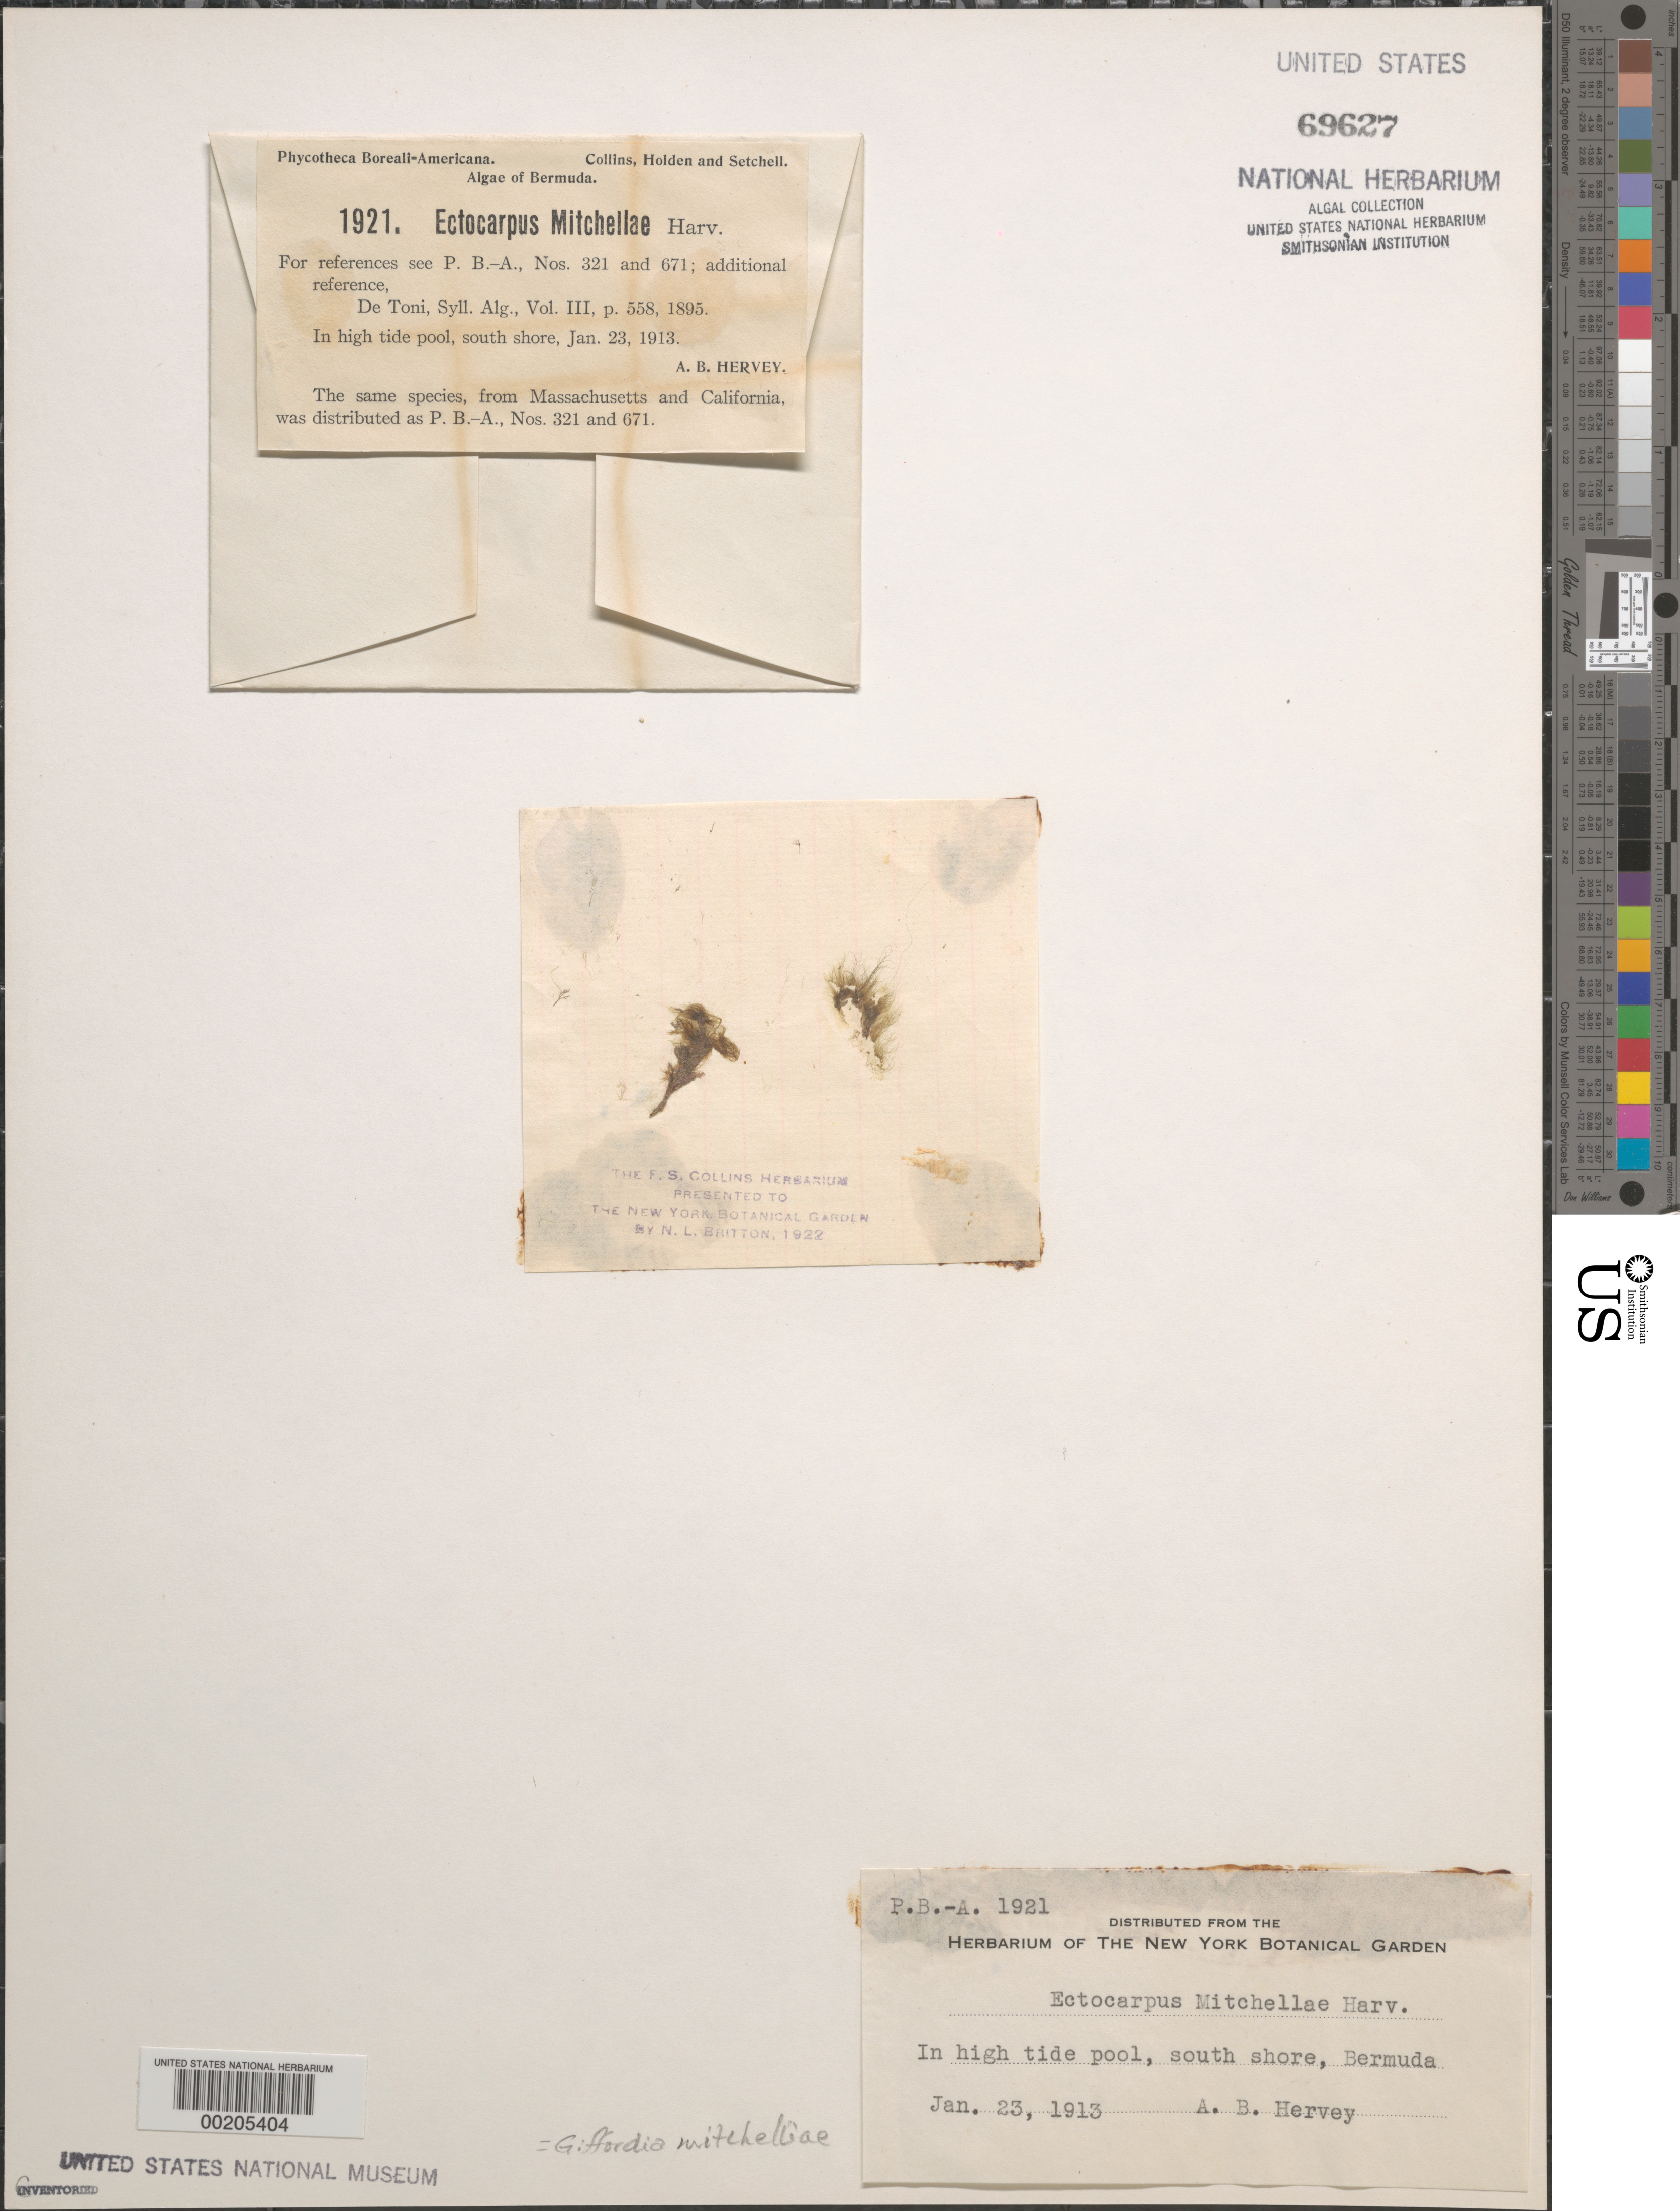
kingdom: Chromista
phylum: Ochrophyta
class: Phaeophyceae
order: Ectocarpales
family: Acinetosporaceae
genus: Feldmannia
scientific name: Feldmannia mitchelliae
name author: (Harv.) H.-S. Kim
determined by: Algae name updating Project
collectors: A. B. Hervey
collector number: PB-A 1921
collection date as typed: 23 Jan 1931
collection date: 1931-01-23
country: Bermuda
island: Bermuda Island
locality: South shore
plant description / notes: Collins, Holden & Setchell, Phycotheca Boreali-Americana, as Ectocarpus mitchellae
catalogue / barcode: US 69627